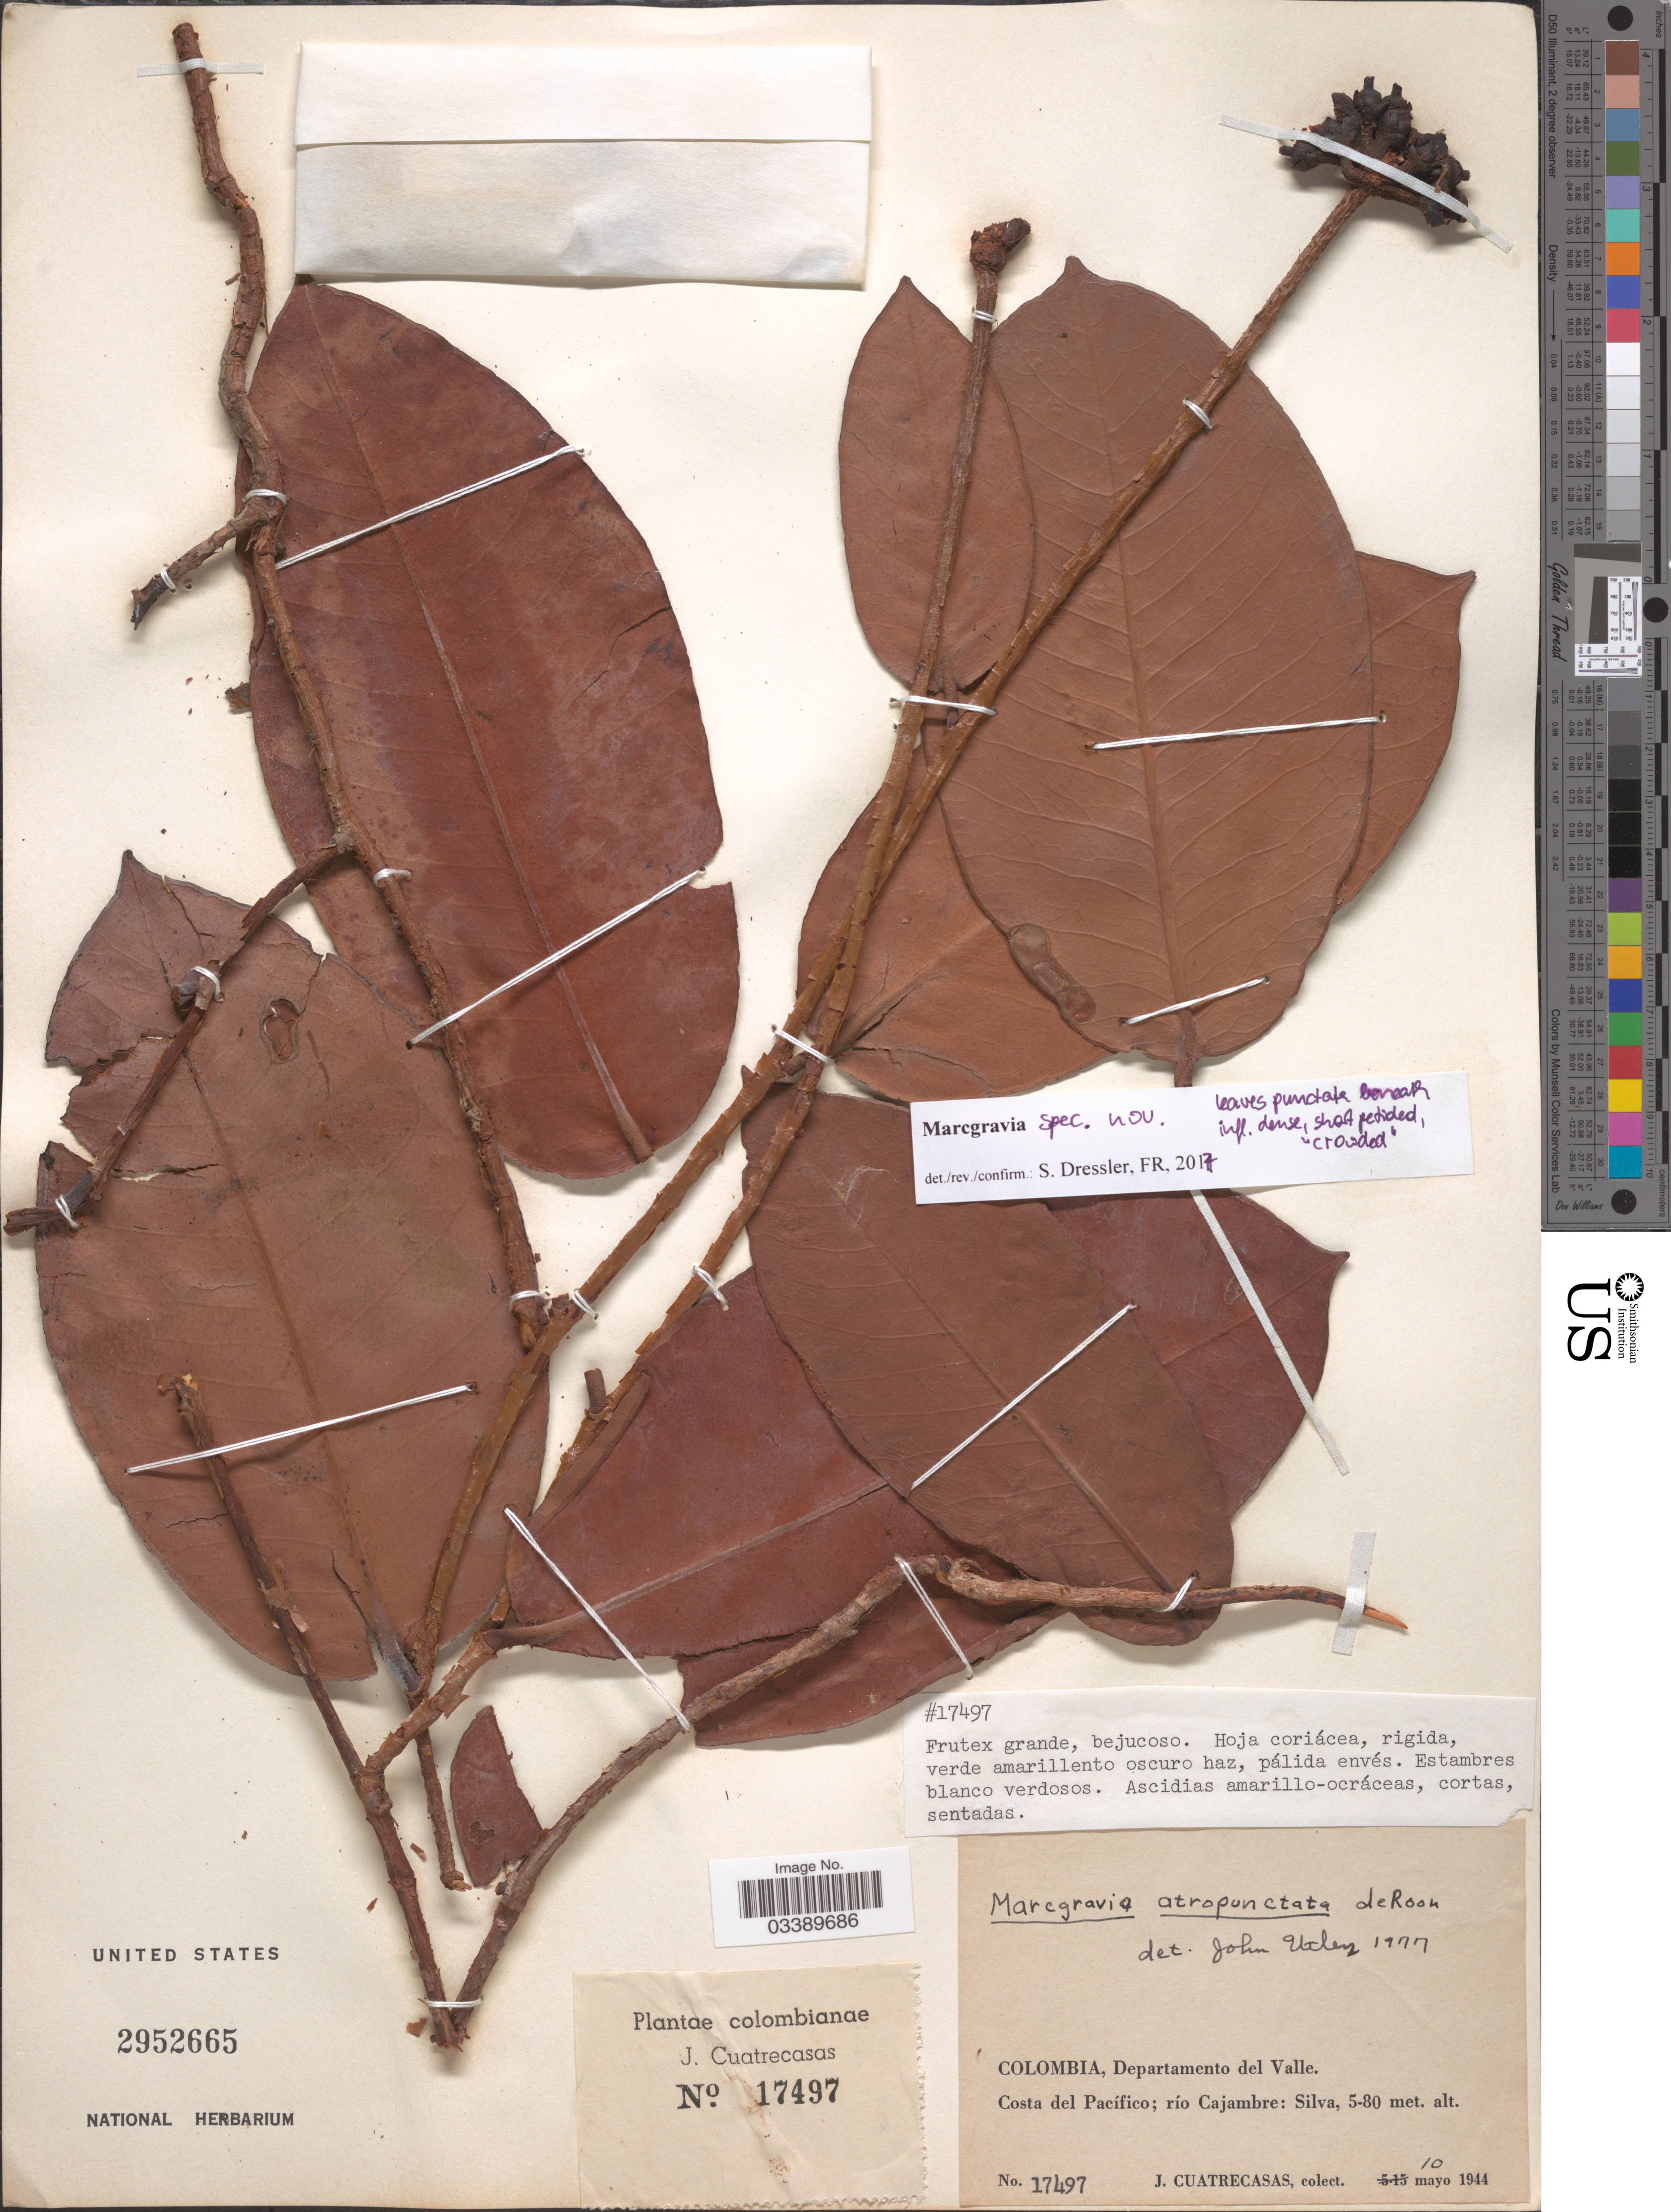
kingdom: Plantae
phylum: Tracheophyta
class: Magnoliopsida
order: Ericales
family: Marcgraviaceae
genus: Marcgravia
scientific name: Marcgravia sp.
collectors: J. Cuatrecasas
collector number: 17497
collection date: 1944-05-10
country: Colombia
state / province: Valle del Cauca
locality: Departamento del Valle. Costa del Pacífico; río Cajambre: Silva.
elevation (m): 5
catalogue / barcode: US 2952665